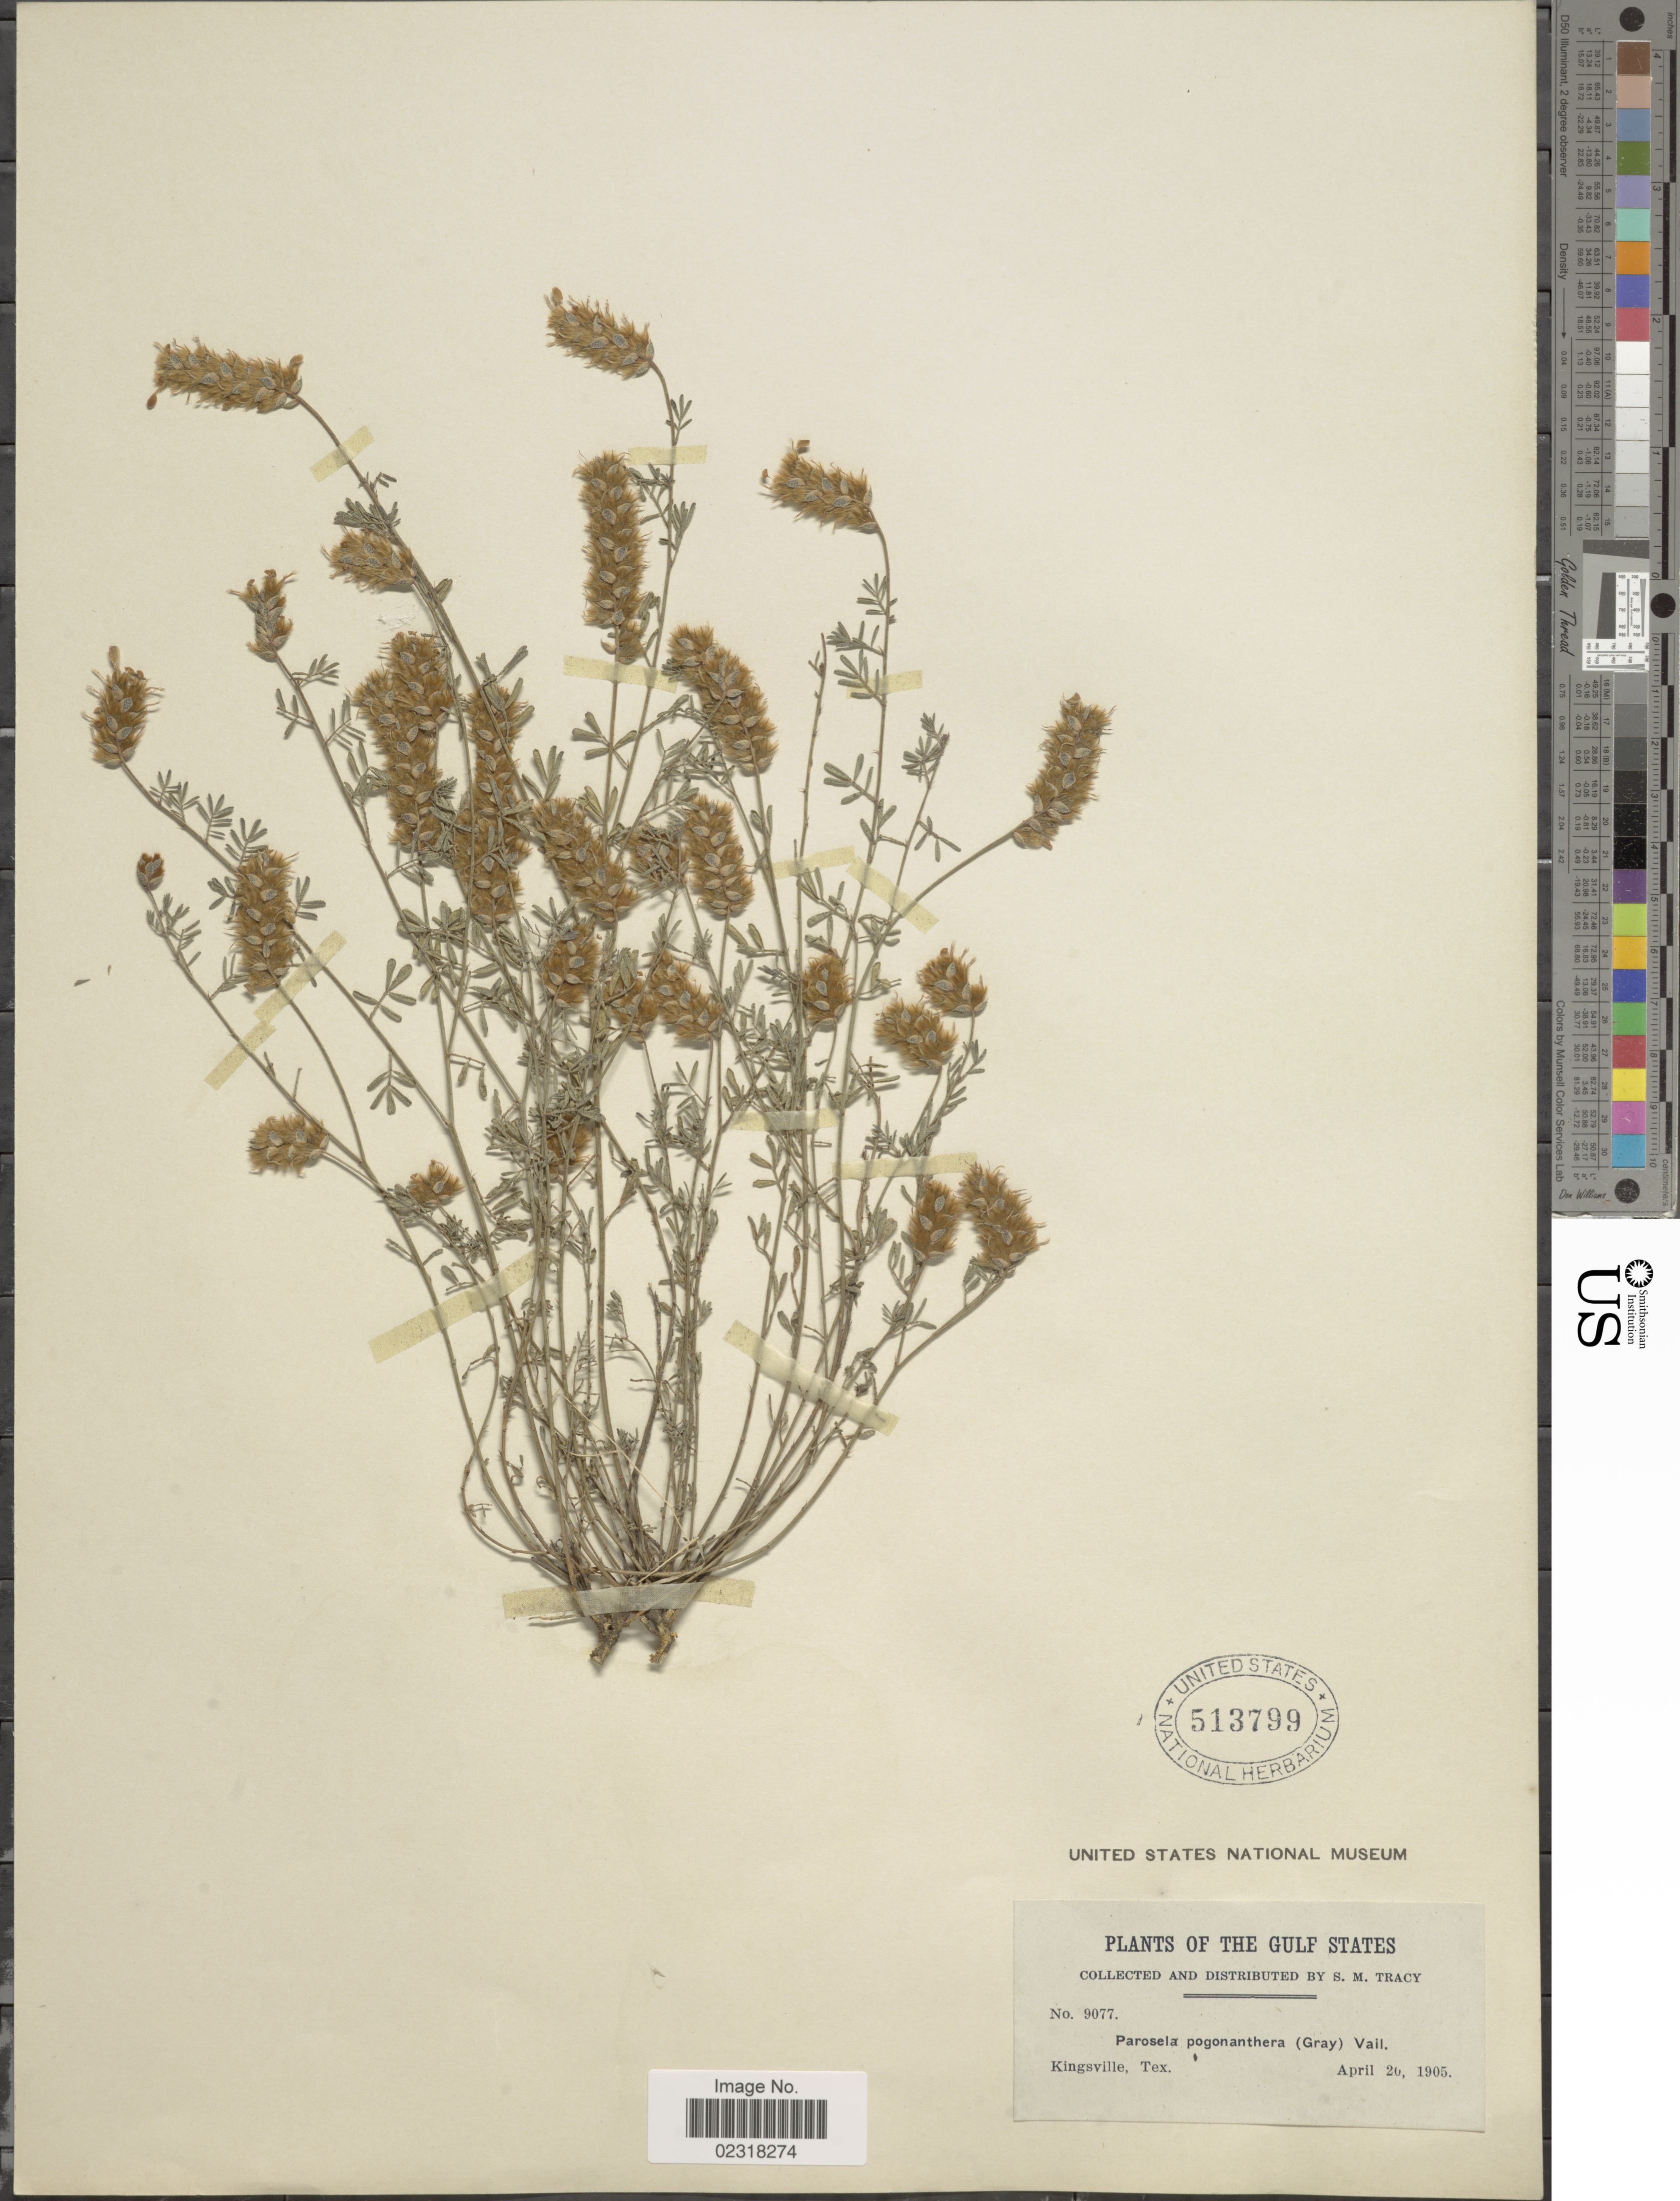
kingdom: Plantae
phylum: Tracheophyta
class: Magnoliopsida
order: Fabales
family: Fabaceae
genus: Dalea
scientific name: Dalea pogonathera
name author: A. Gray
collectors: S. M. Tracy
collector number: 9077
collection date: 1905-04-20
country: United States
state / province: Texas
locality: The Gulf States, Kingsville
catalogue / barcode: US 513799